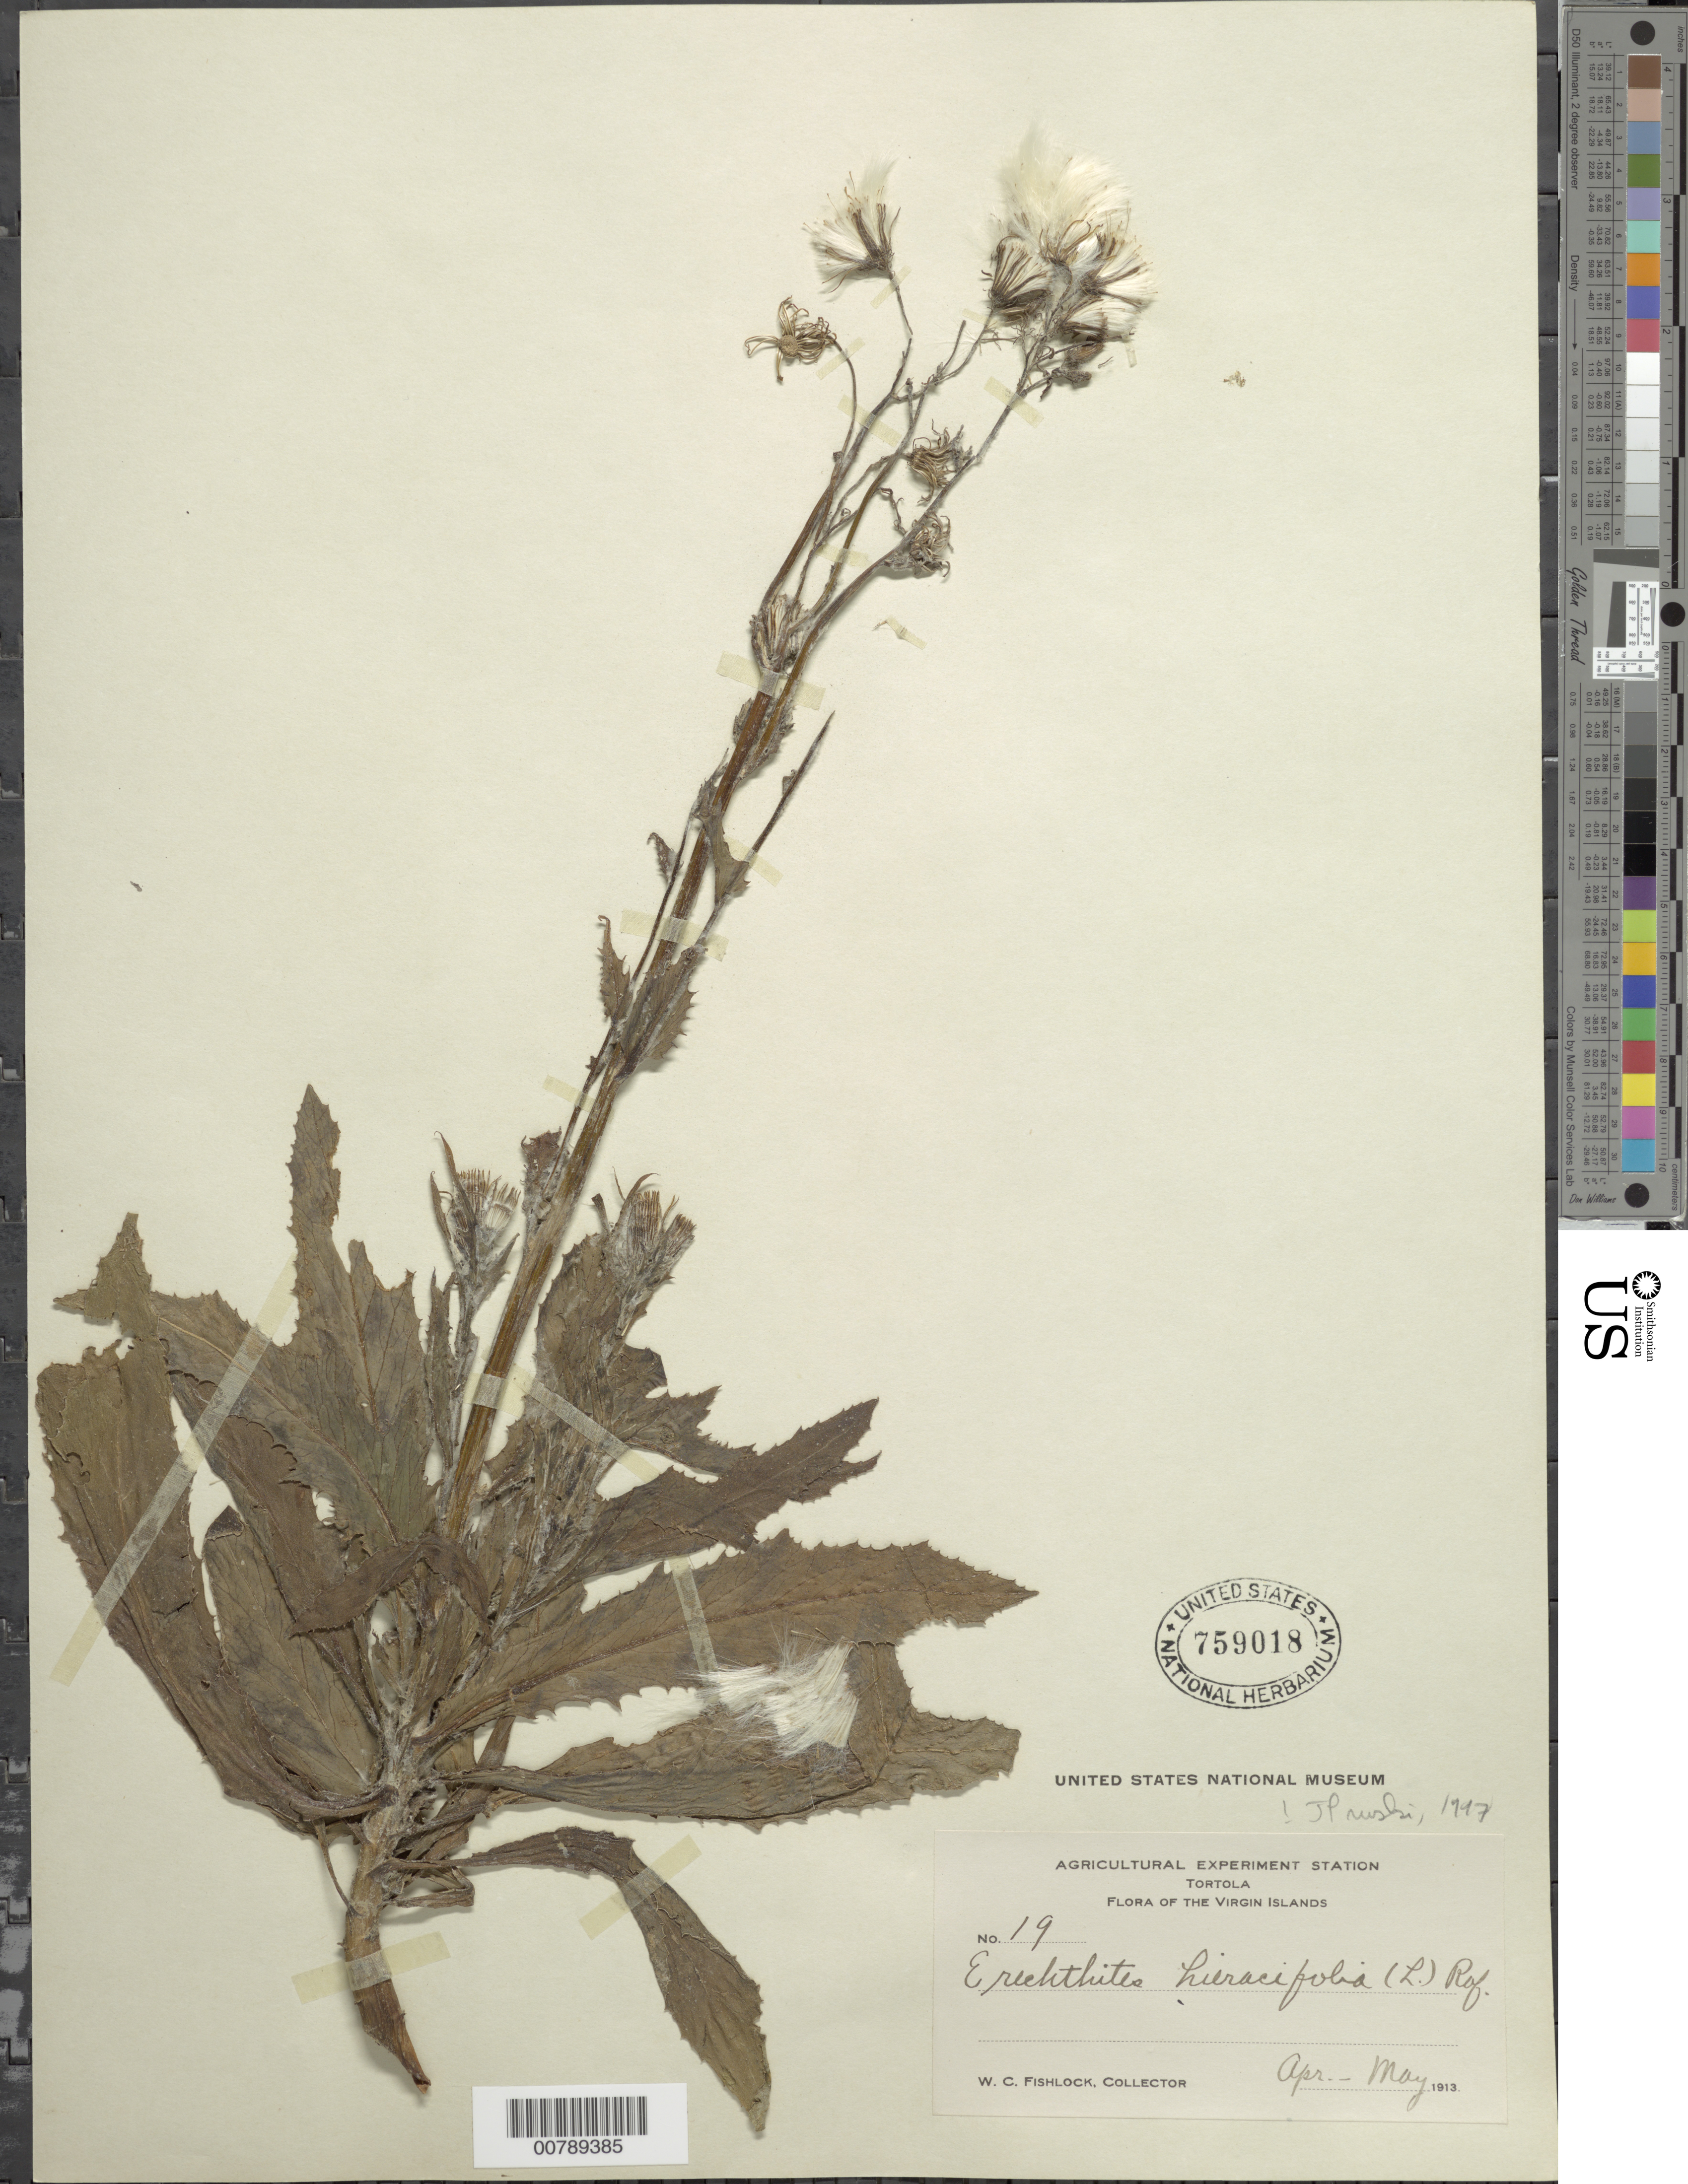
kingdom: Plantae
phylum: Tracheophyta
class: Magnoliopsida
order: Asterales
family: Asteraceae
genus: Erechtites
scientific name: Erechtites hieraciifolius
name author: (L.) Raf. ex DC.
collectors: W. Fishlock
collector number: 19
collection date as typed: Apr 1913 to -- May 1913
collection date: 1913-04/1913-05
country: British Virgin Islands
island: Tortola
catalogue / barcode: US 759018